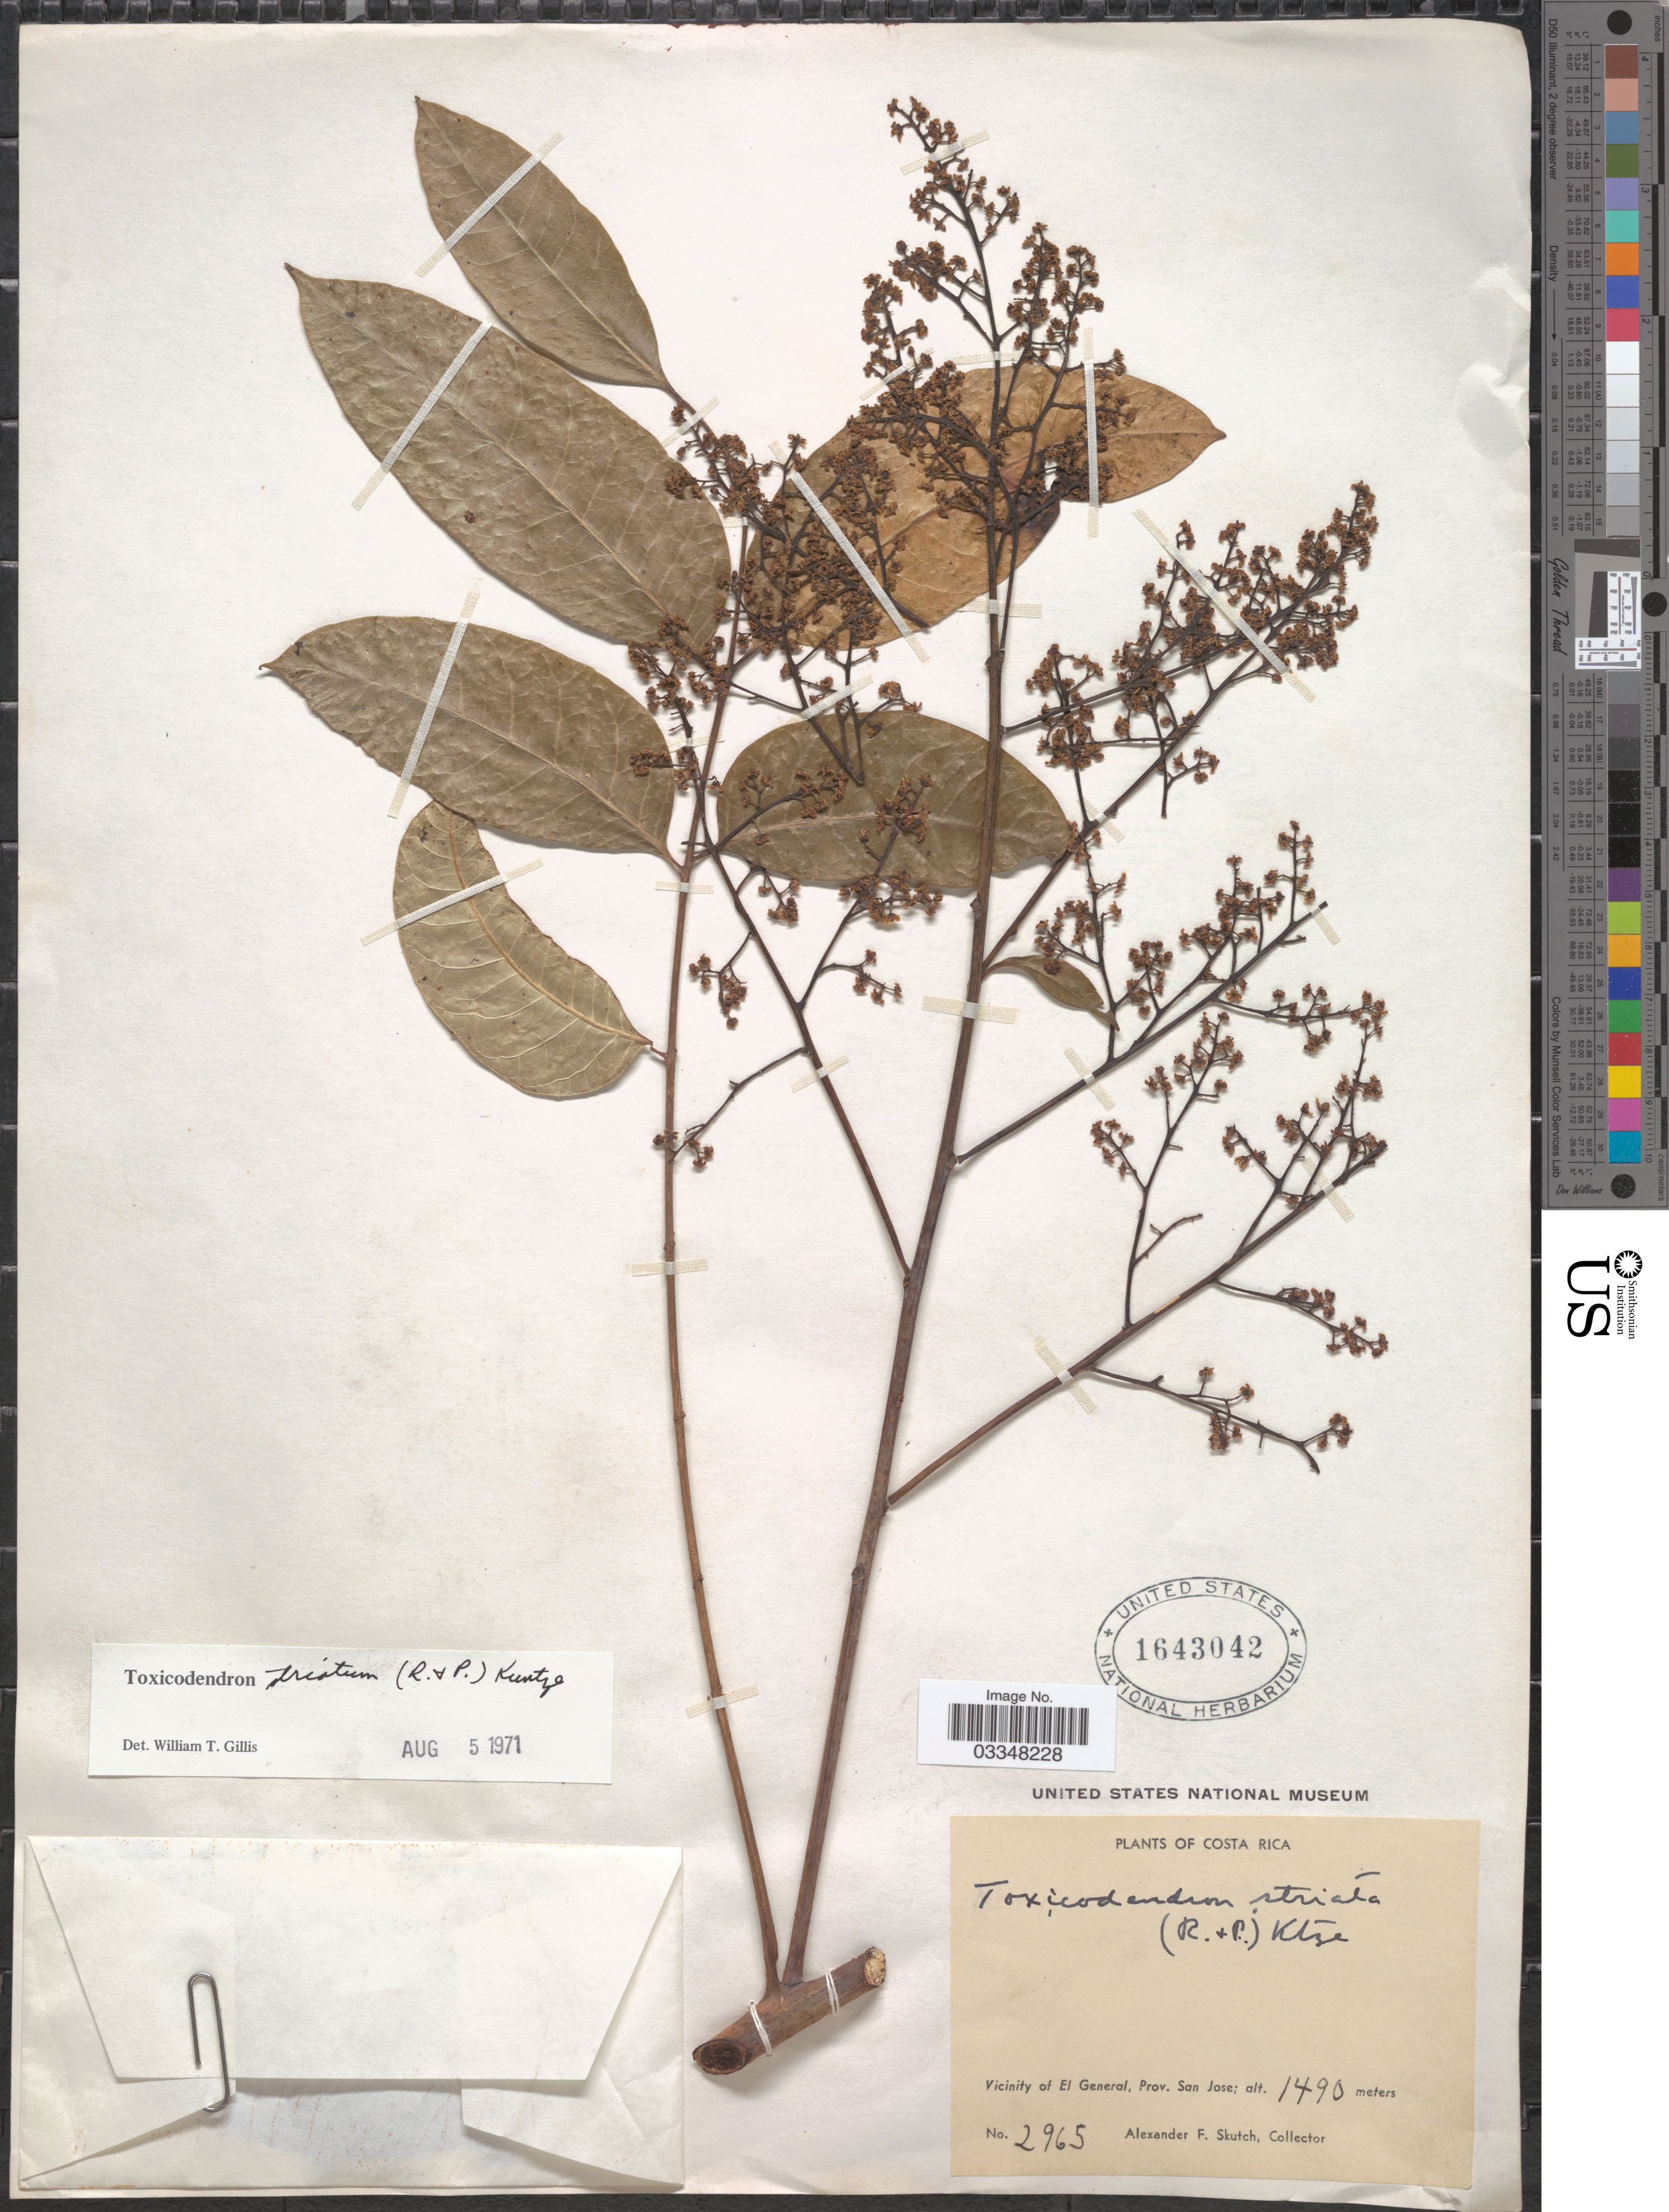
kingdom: Plantae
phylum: Tracheophyta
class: Magnoliopsida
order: Sapindales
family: Anacardiaceae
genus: Toxicodendron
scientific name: Toxicodendron striatum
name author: (Ruiz & Pav.) Kuntze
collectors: A. F. Skutch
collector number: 2965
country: Costa Rica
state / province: San José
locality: Vicinity of El General.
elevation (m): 1490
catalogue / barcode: US 1643042